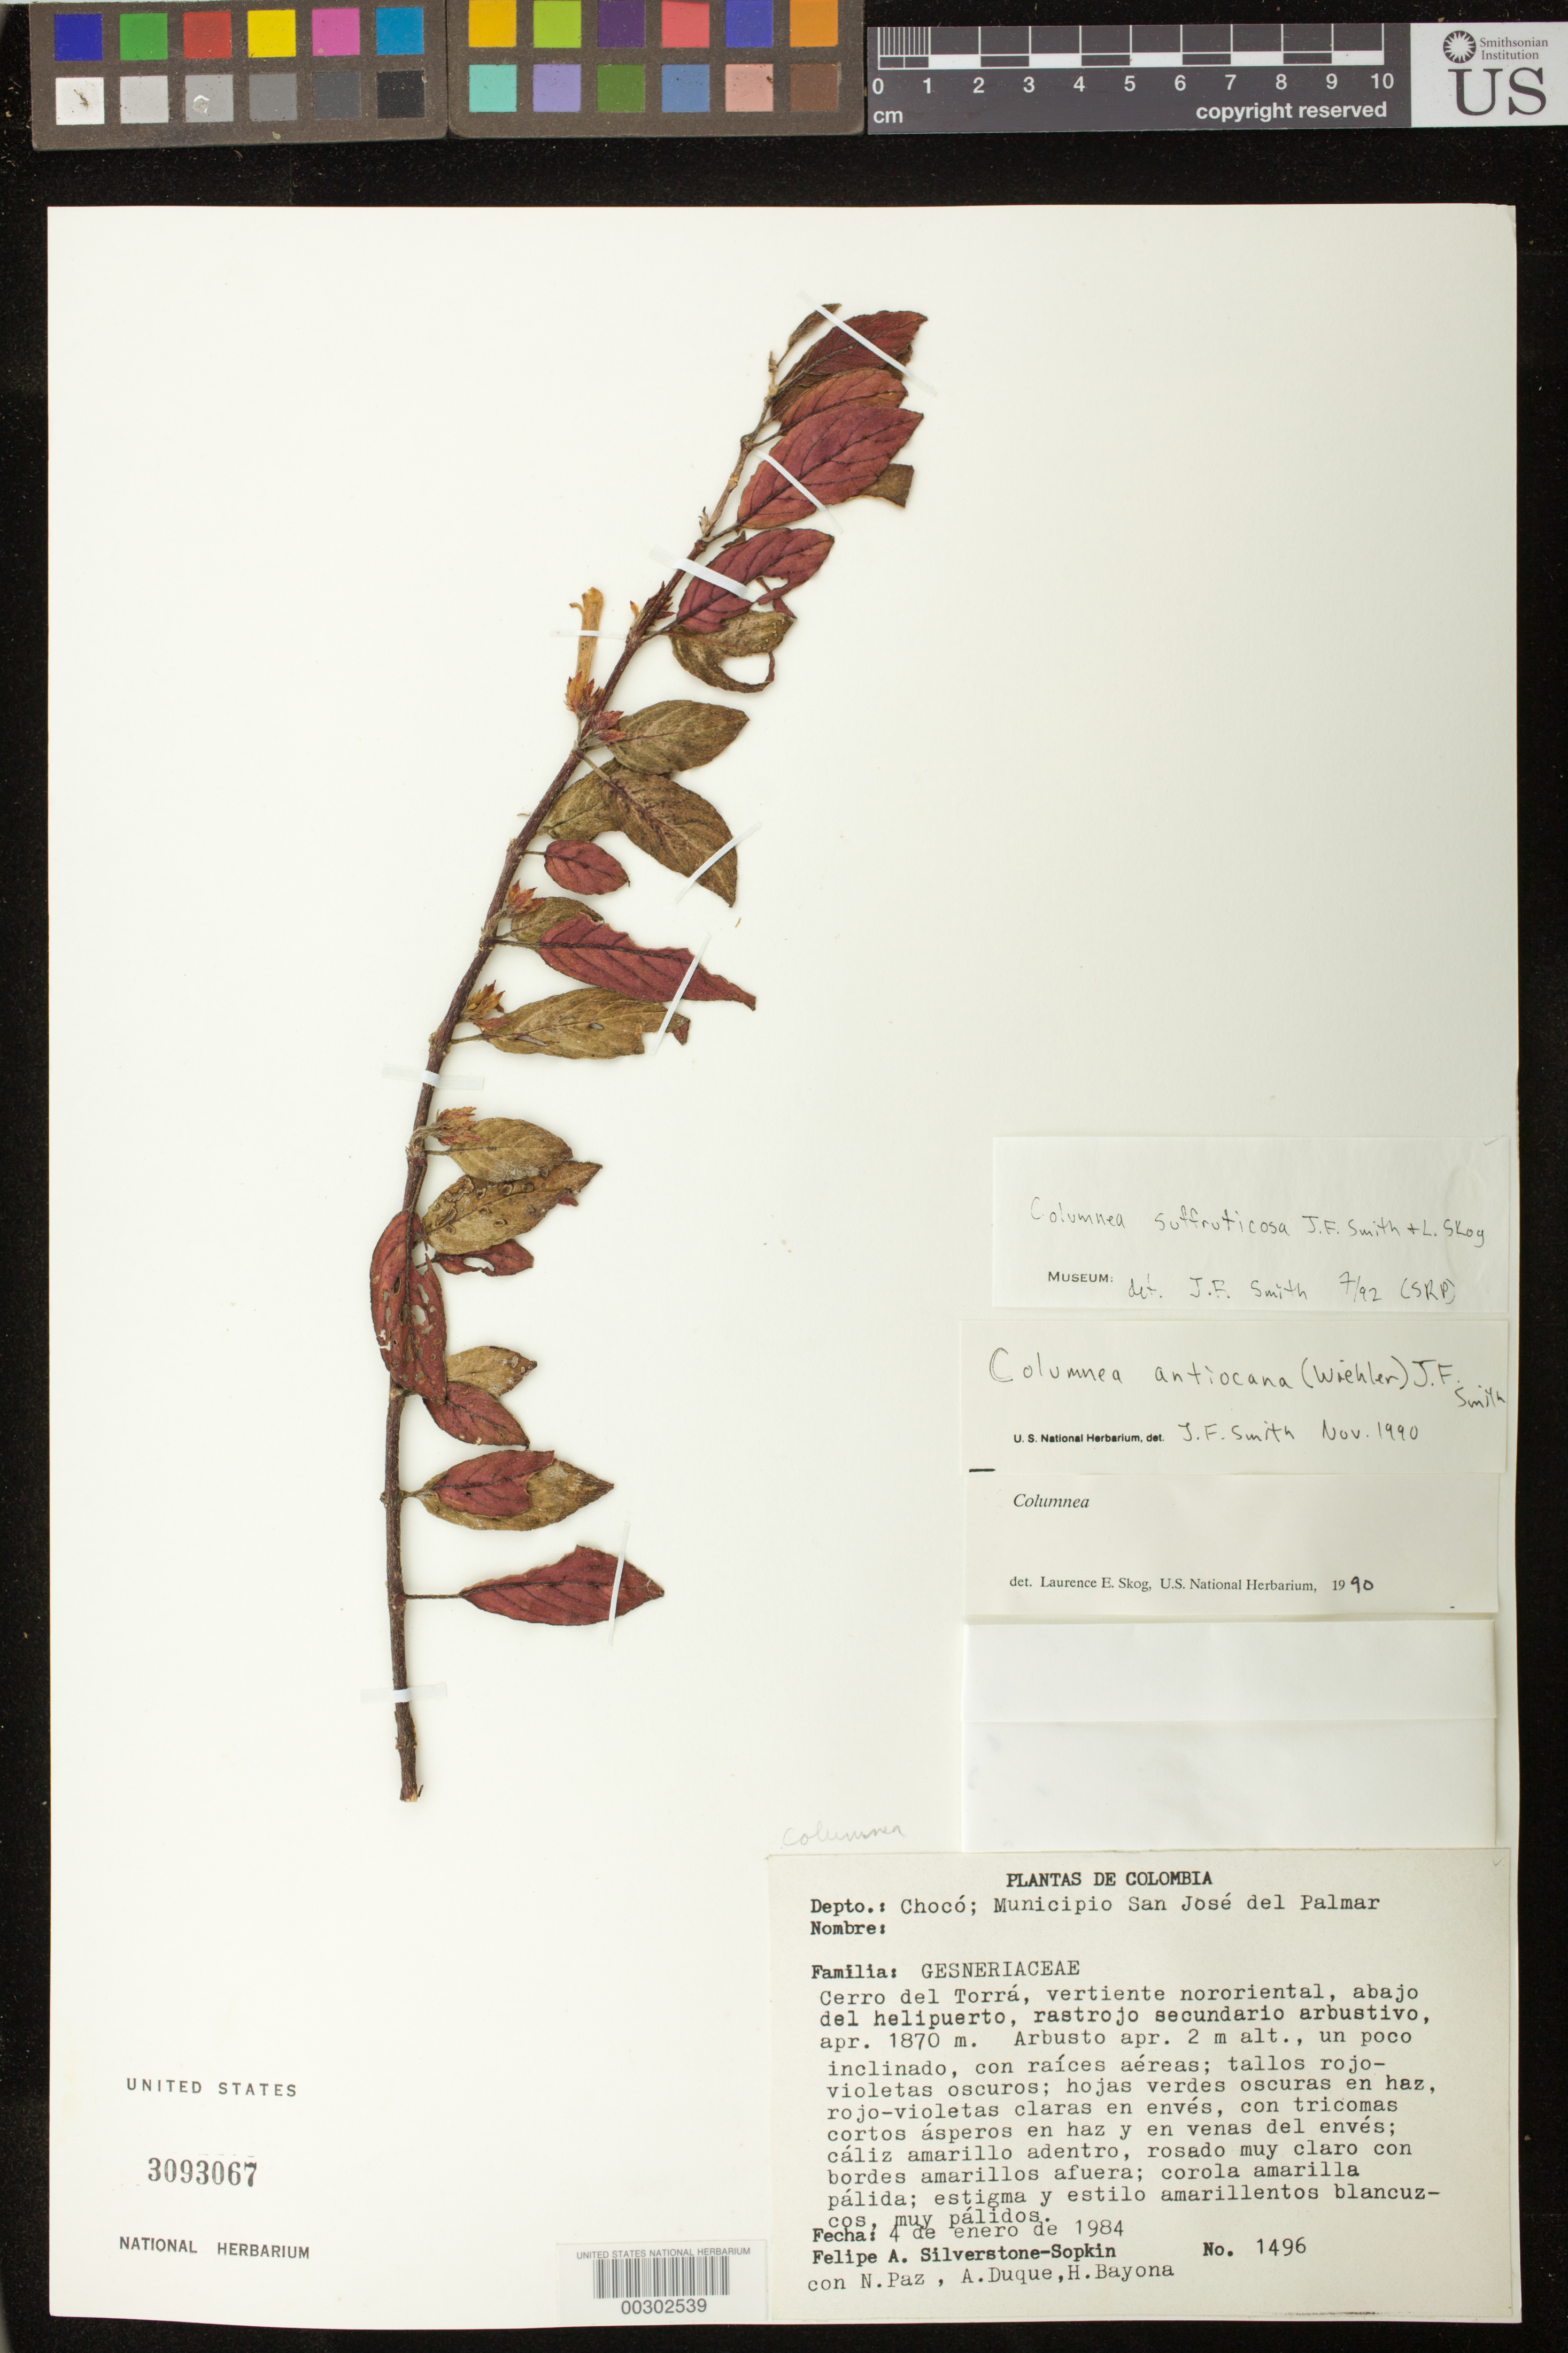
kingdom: Plantae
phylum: Tracheophyta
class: Magnoliopsida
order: Lamiales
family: Gesneriaceae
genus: Columnea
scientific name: Columnea suffruticosa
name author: J.F. Sm. & L.E. Skog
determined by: Smith, J. F.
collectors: P. A. Silverstone-Sopkin, N. Paz, A. Duque & H. Bayona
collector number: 1496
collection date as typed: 04 Jan 1984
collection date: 1984-01-04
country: Colombia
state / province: Chocó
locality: Mpio. San José del palmar. Cerro del Torrá, vertiente nororiental, abajo del helipuerto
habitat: rastrojo secondario arbustivo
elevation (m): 1870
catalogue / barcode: US 3093067